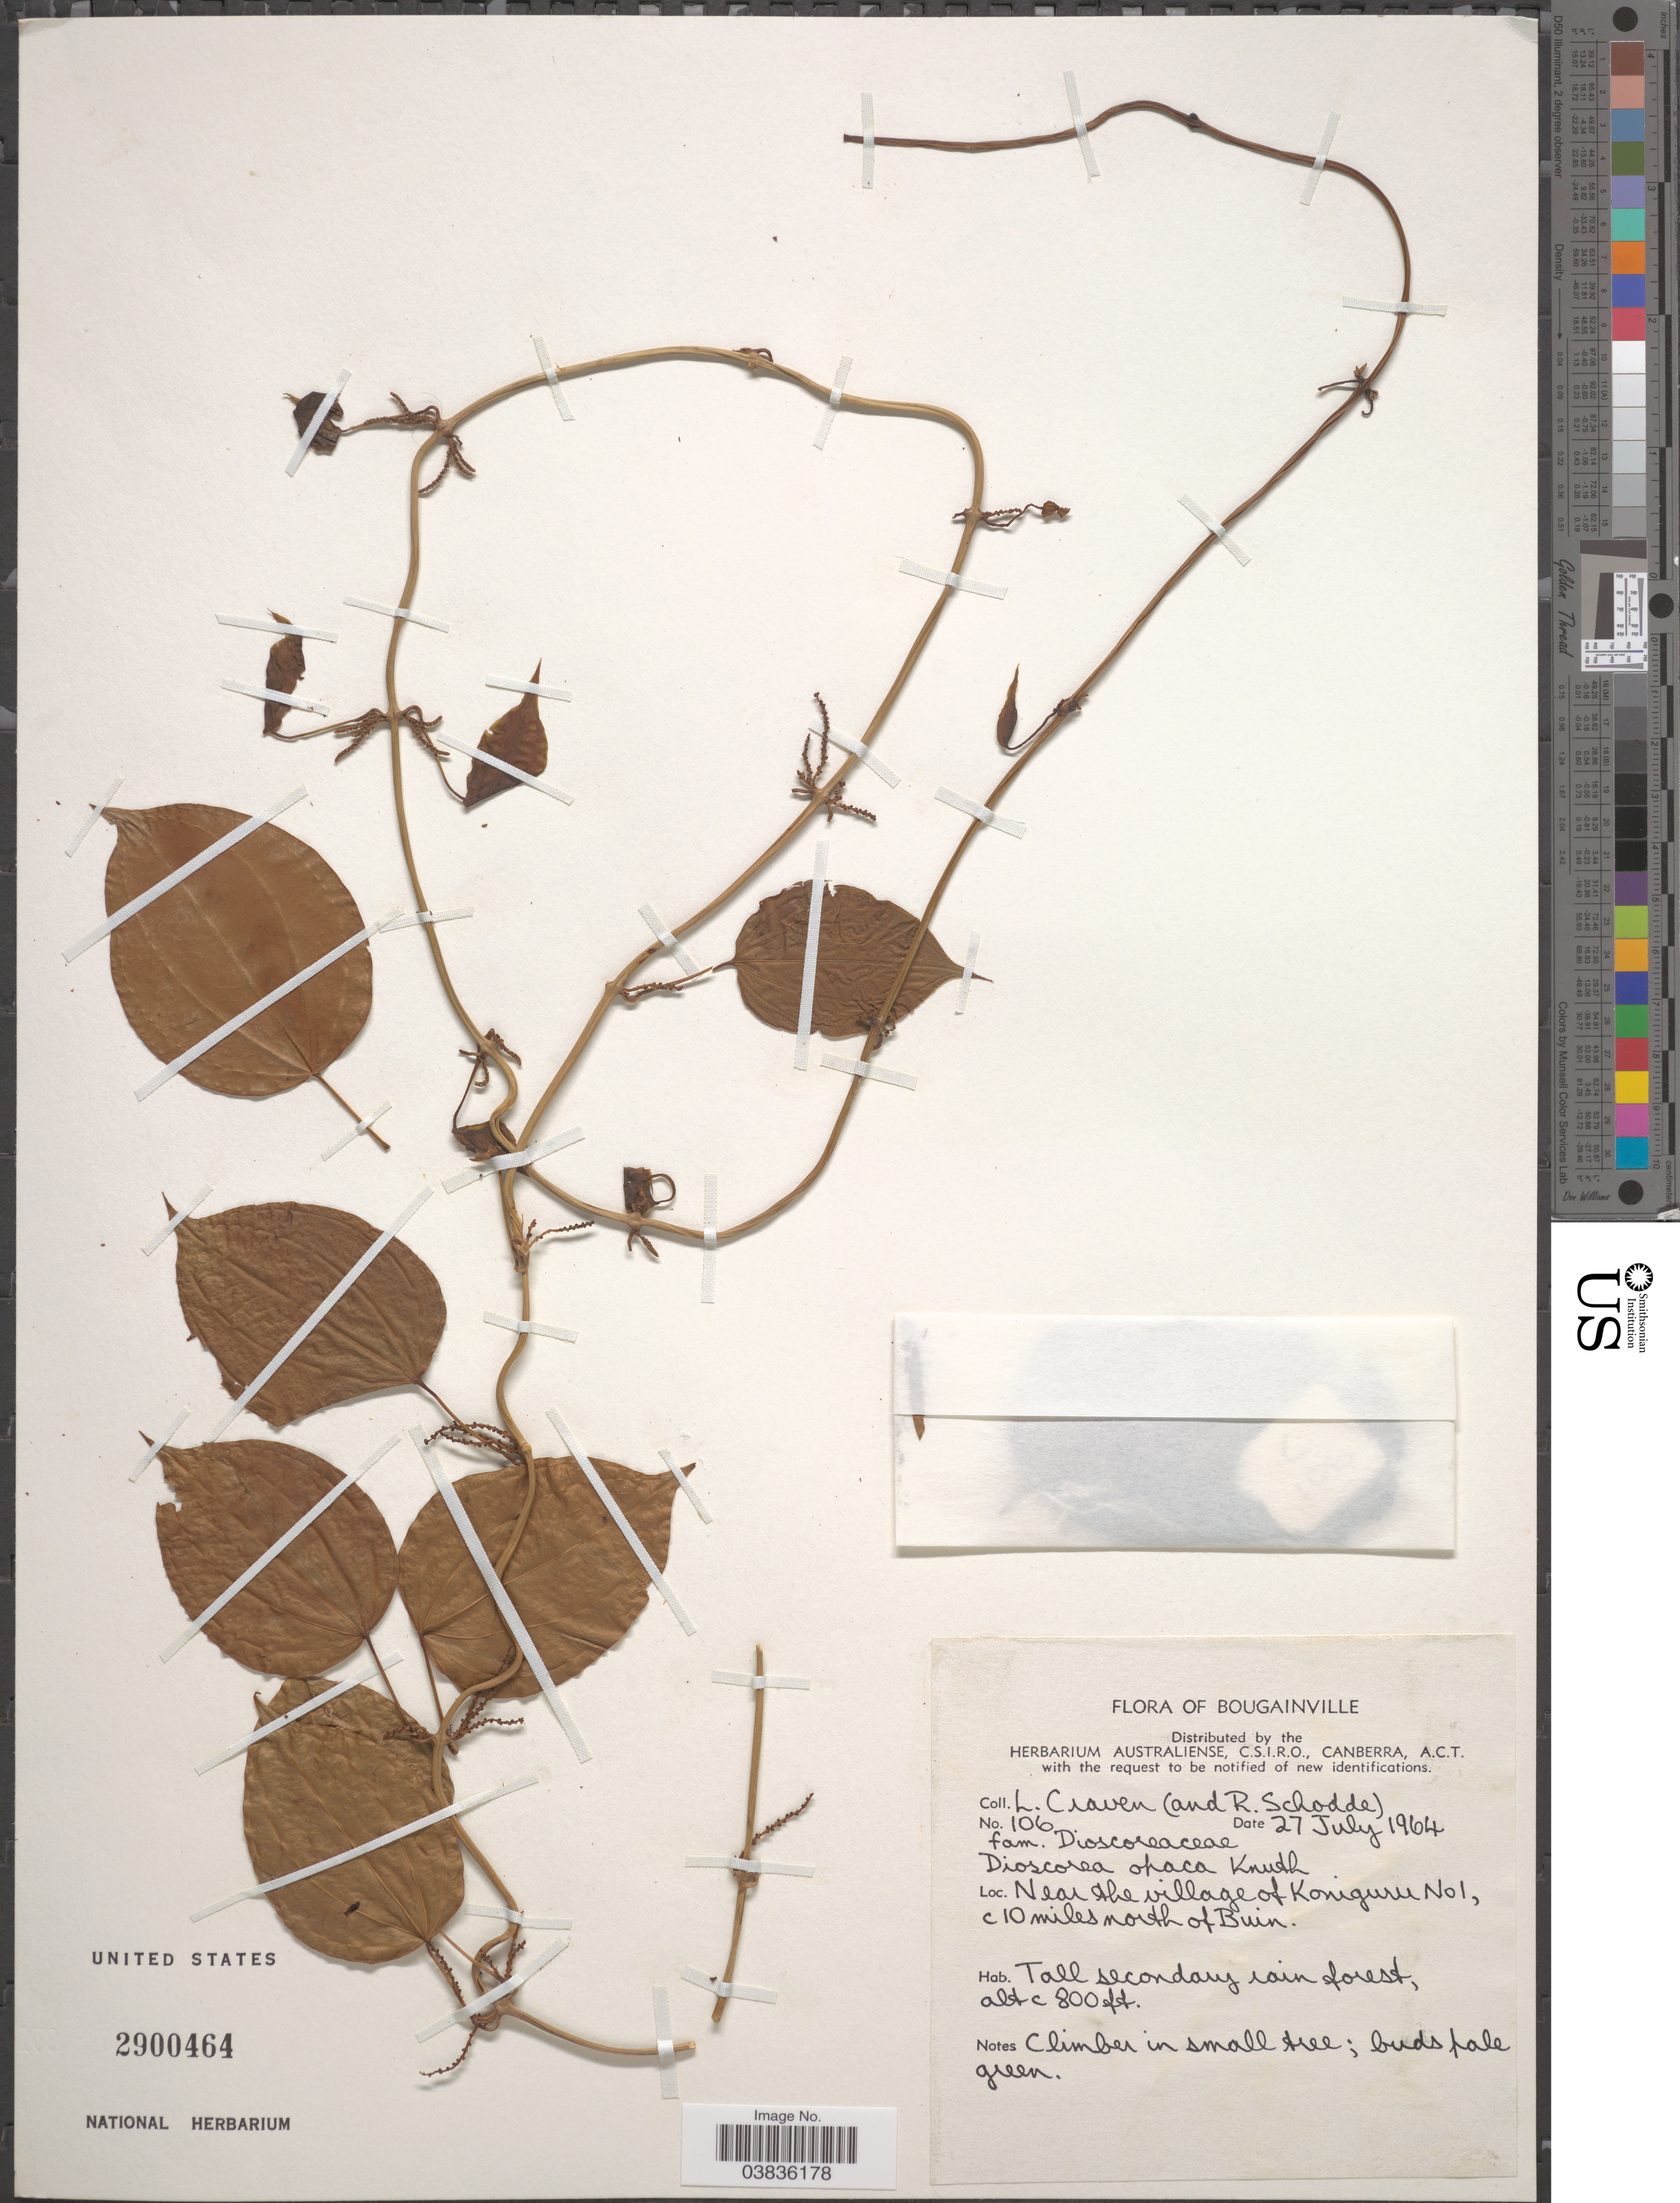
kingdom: Plantae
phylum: Tracheophyta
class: Liliopsida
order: Dioscoreales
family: Dioscoreaceae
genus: Dioscorea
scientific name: Dioscorea opaca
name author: R. Knuth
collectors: L. A. Craven & R. Schodde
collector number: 106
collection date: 1964-07-27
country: Papua New Guinea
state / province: Bougainville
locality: Near the village of Koniguru Nol, c 10 miles north of Buin.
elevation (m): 244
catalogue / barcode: US 2900464